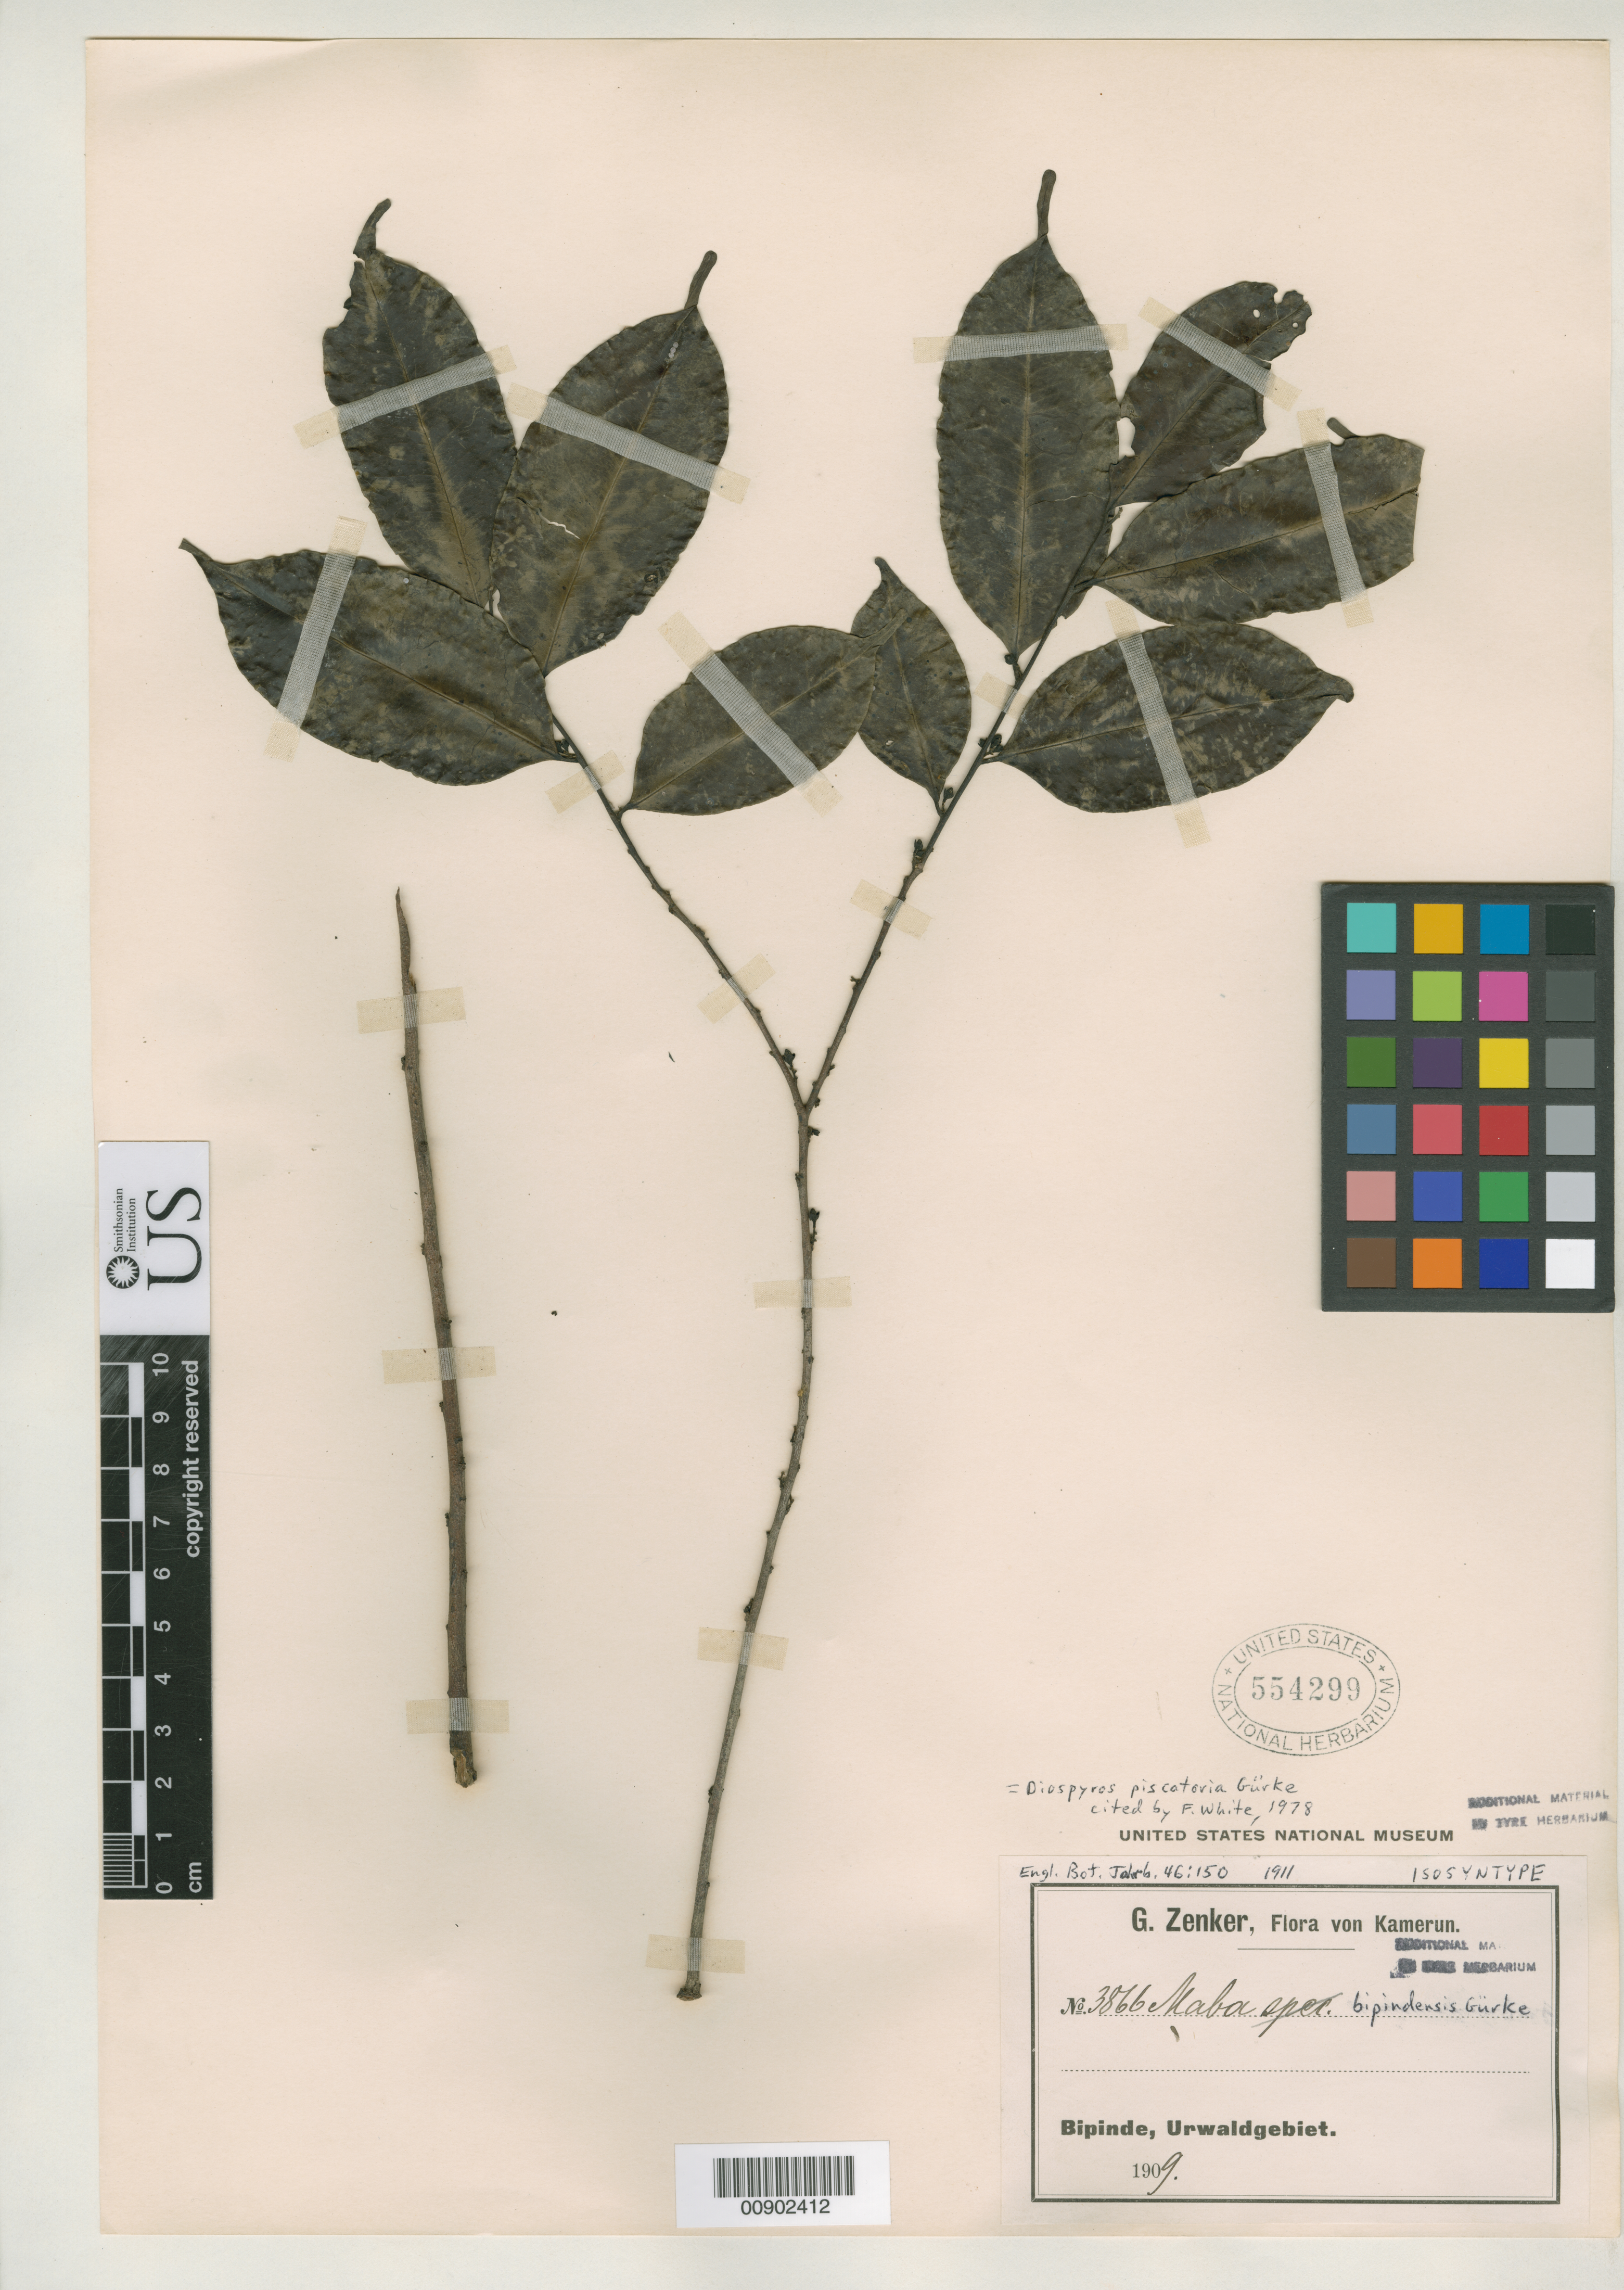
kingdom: Plantae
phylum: Tracheophyta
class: Magnoliopsida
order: Ericales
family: Ebenaceae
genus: Maba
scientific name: Maba bipindensis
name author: Gürke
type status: Isosyntype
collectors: G. A. Zenker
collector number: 3866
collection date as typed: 1909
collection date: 1909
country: Cameroon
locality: Bipinde, Urwaldgebiet.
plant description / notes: Currently accepted name as cited by F. White, 1978.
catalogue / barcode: US 554299